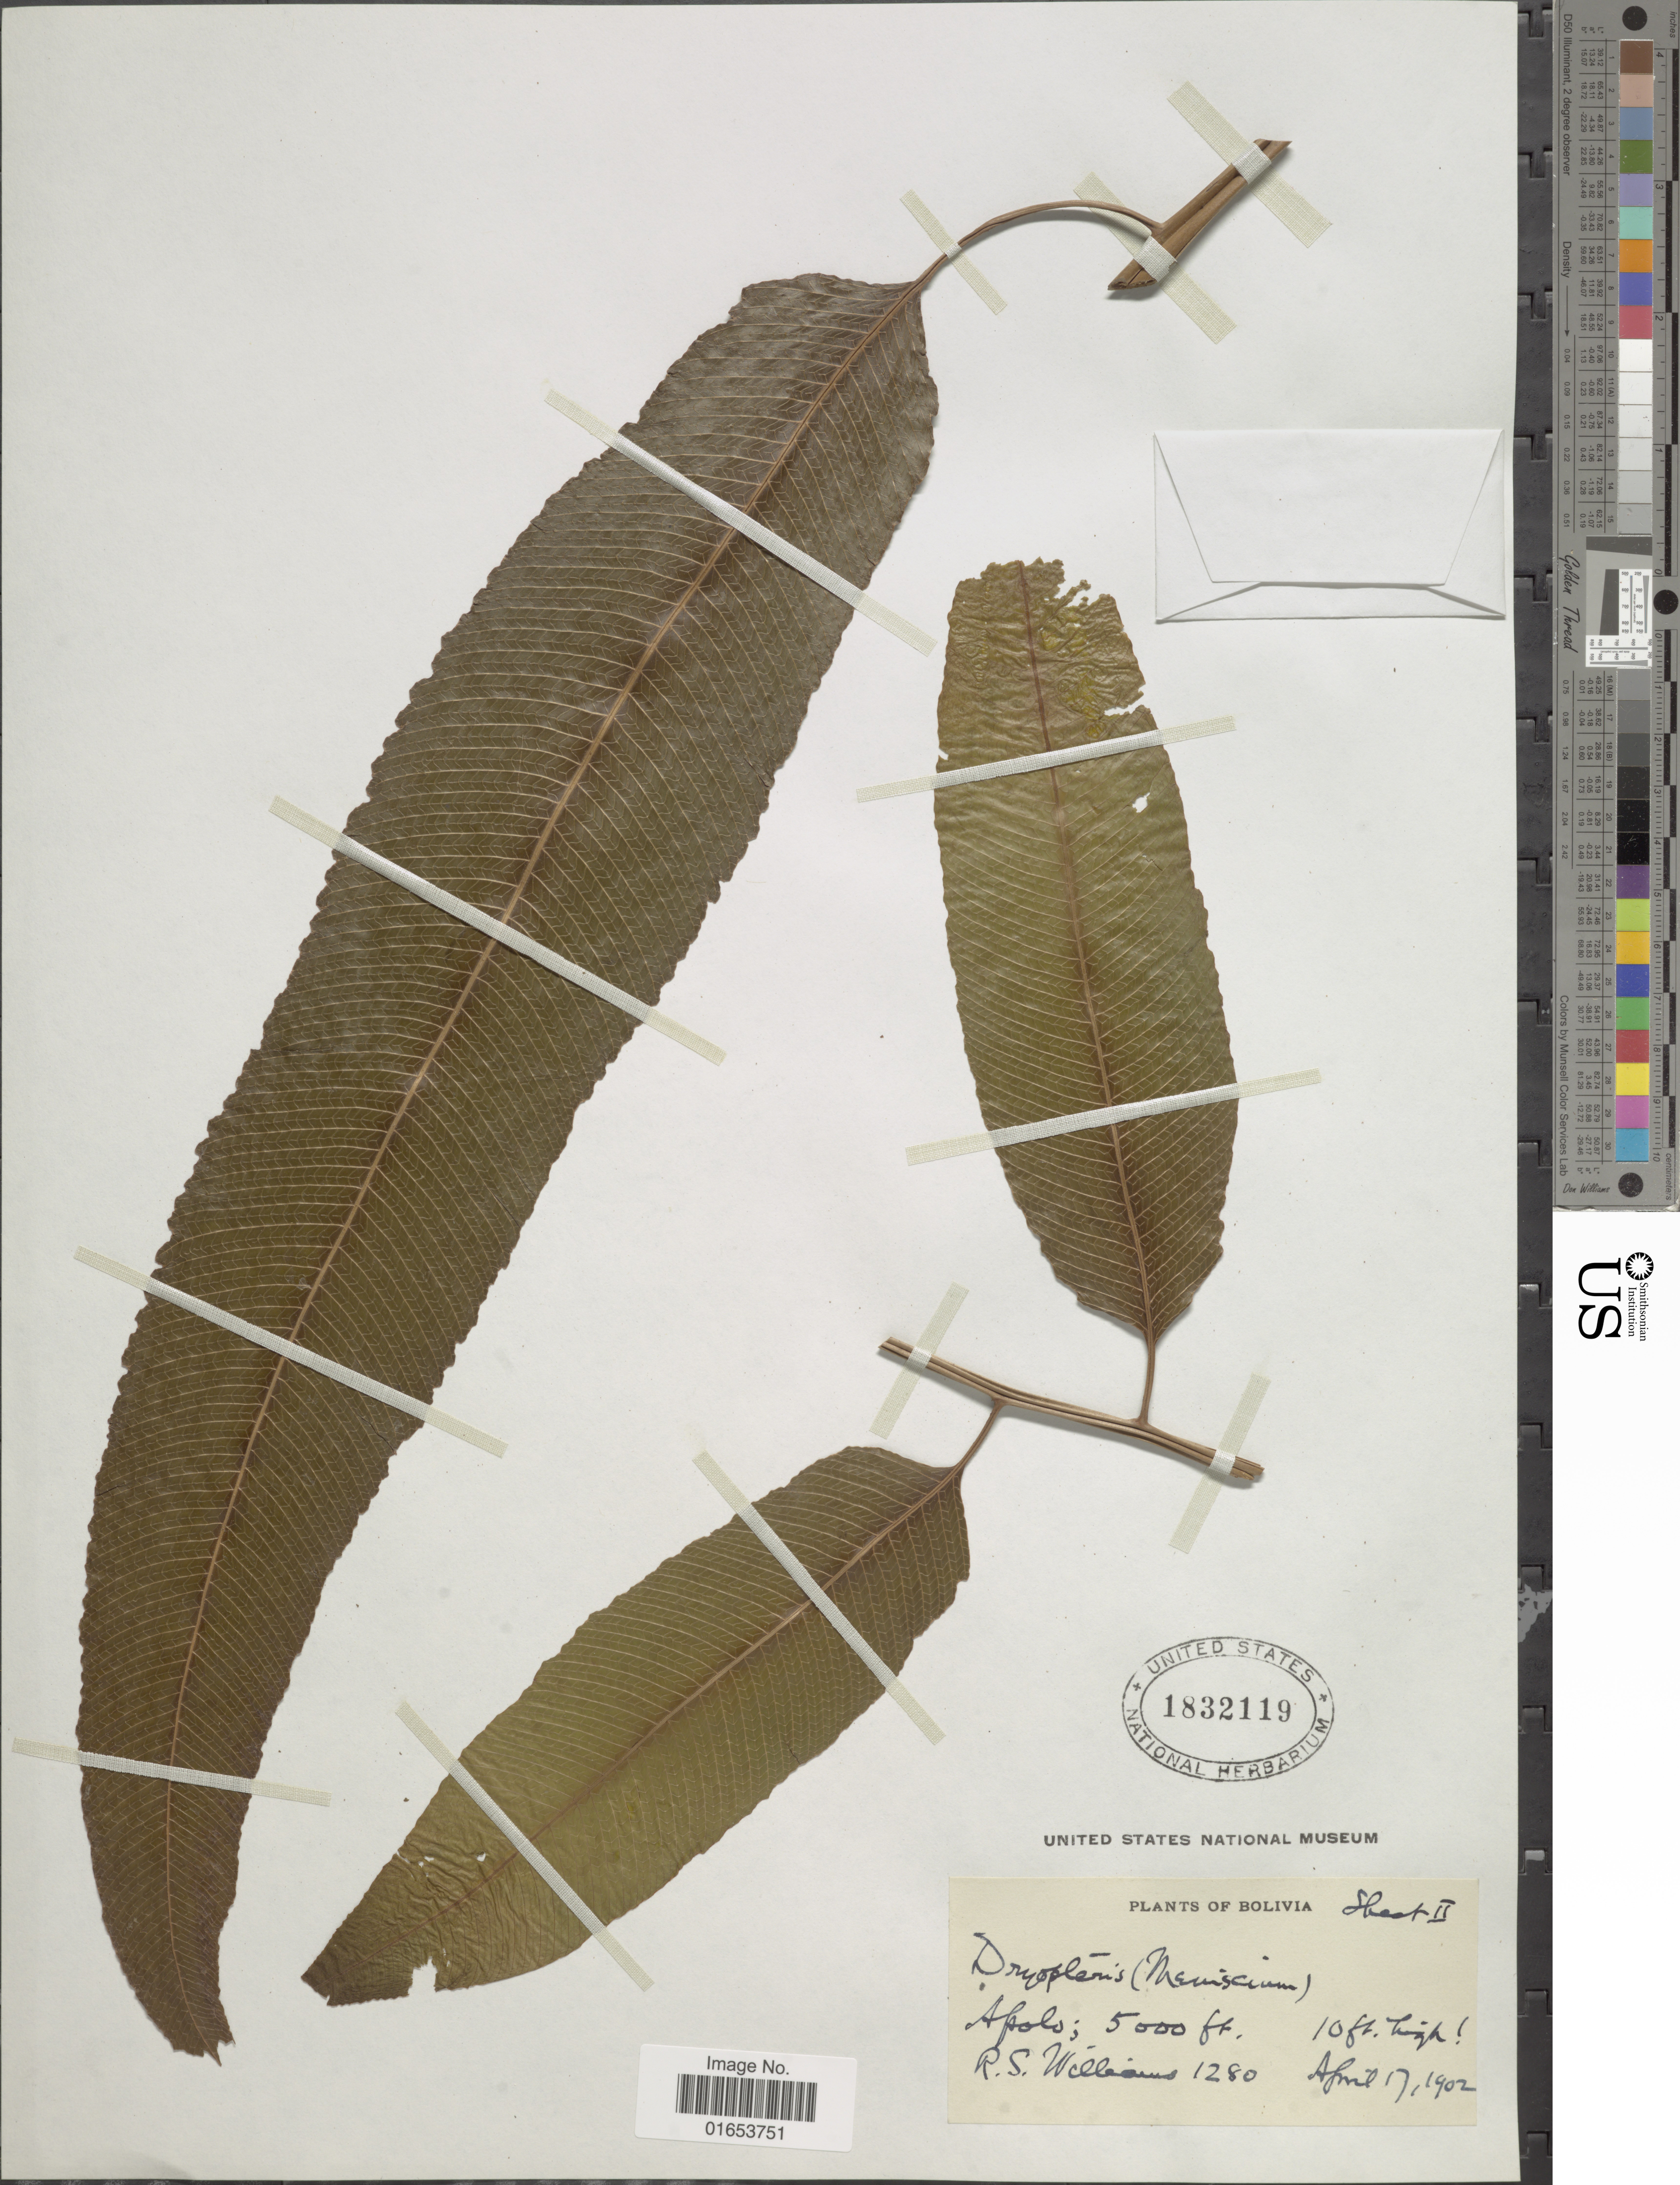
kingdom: Plantae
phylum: Tracheophyta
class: Polypodiopsida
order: Polypodiales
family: Thelypteridaceae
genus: Meniscium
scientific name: Meniscium sp.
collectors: R. S. Williams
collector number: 1280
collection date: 1902-04-17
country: Bolivia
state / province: La Paz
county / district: Franz Tamayo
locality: Apolo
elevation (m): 1524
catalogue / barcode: US 1832119